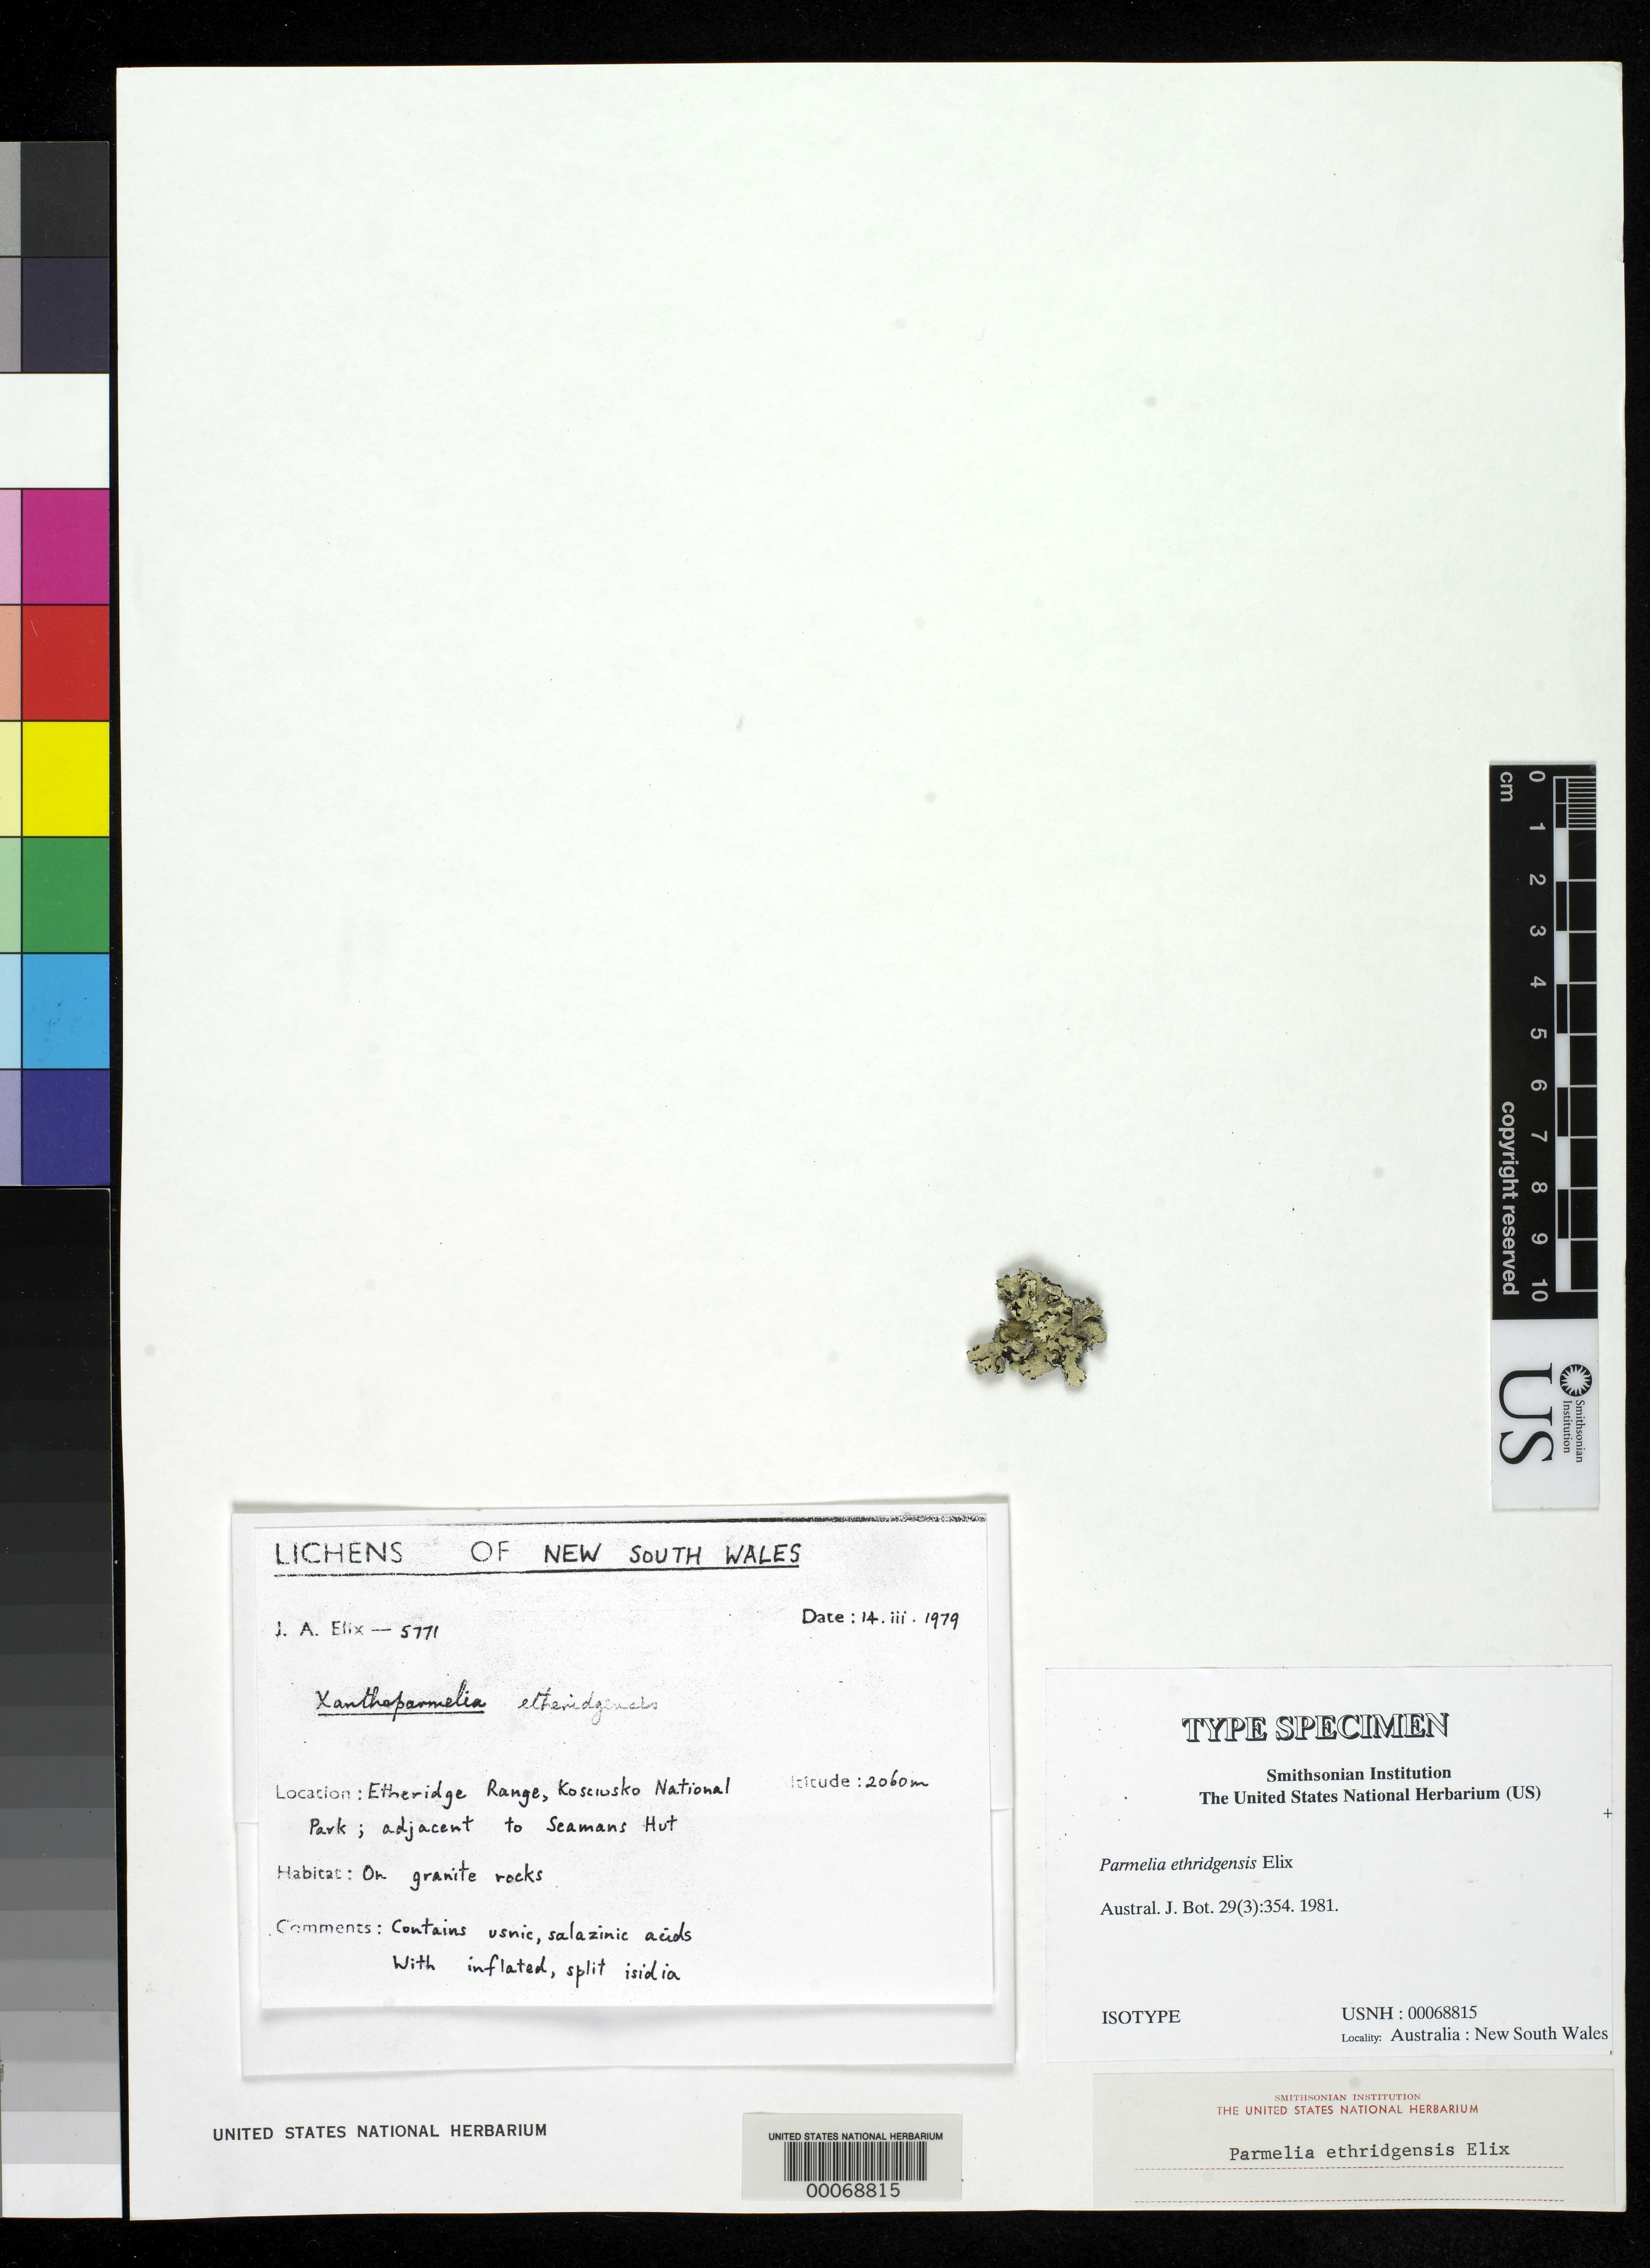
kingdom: Fungi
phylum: Ascomycota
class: Lecanoromycetes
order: Lecanorales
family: Parmeliaceae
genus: Parmelia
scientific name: Parmelia ethridgensis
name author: Elix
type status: Isotype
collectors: J. A. Elix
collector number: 5771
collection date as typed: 14 Mar 1979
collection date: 1979-03-14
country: Australia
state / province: New South Wales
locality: Etheridge Range, Kosciusko Natl. Park, adjacent to seaman's hut.